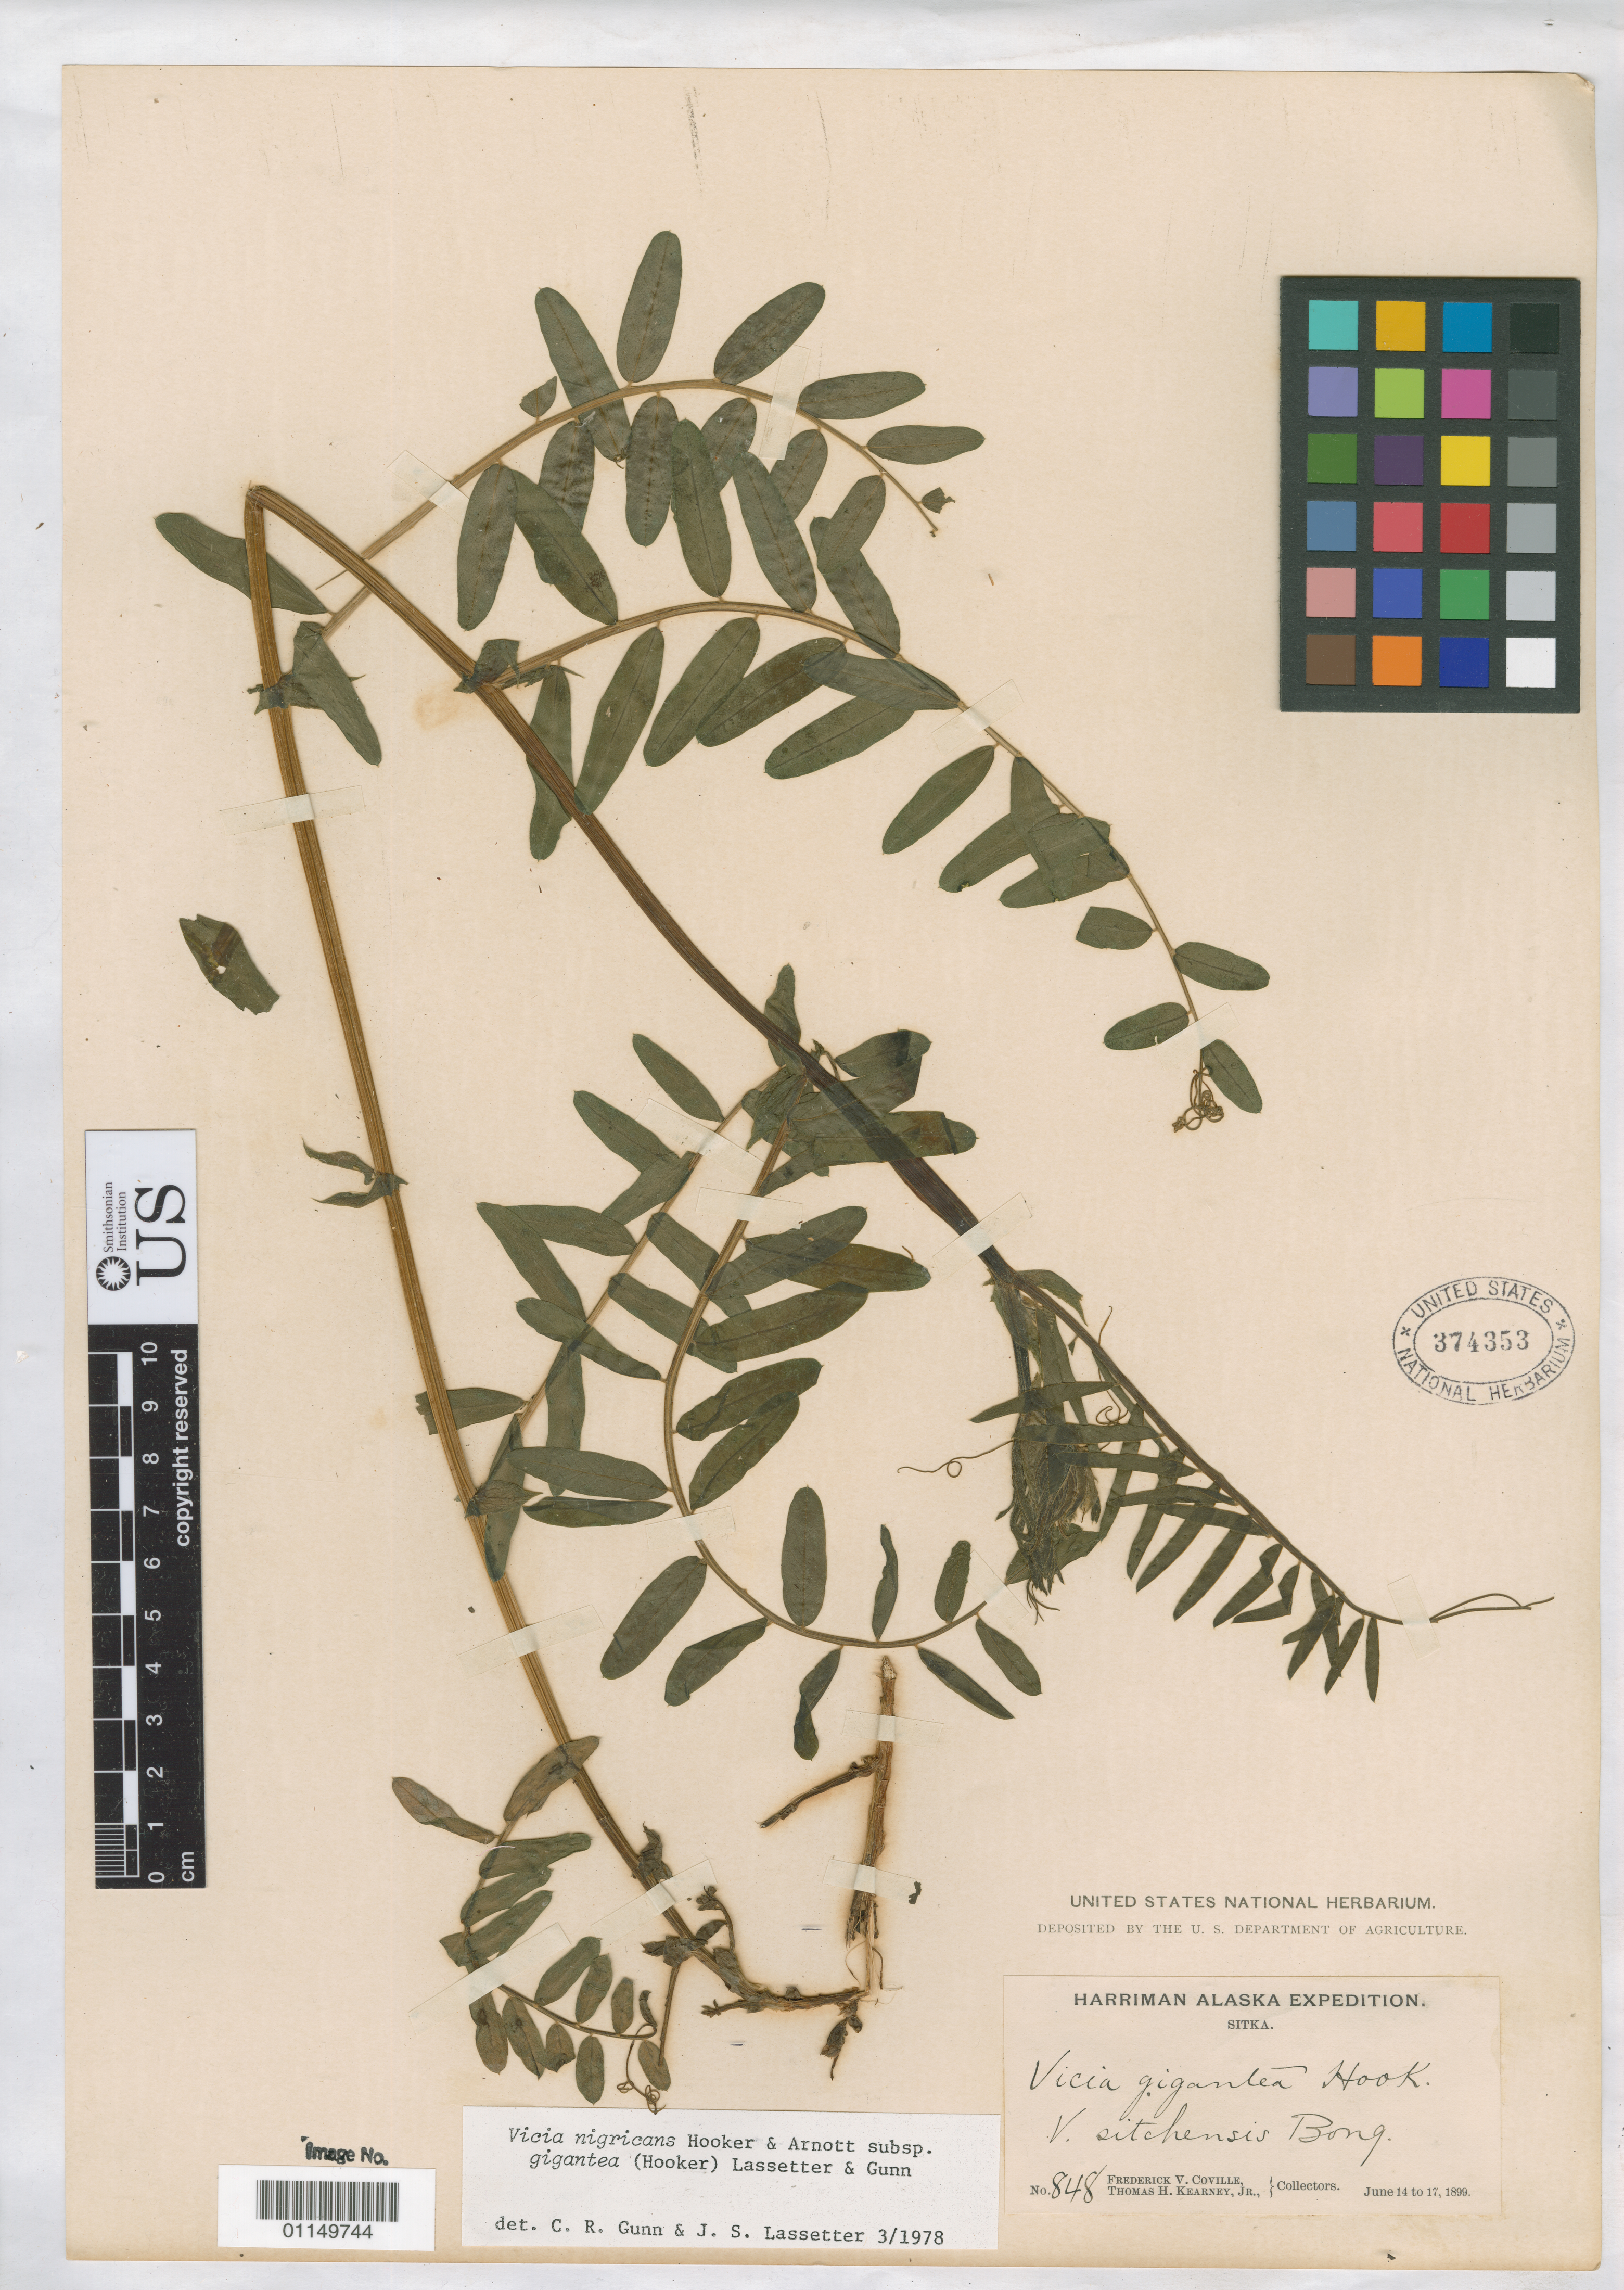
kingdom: Plantae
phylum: Tracheophyta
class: Magnoliopsida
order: Fabales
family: Fabaceae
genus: Vicia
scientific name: Vicia nigricans subsp. gigantea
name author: Hook. & Arn.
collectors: F. V. Coville & T. H. Kearney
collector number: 848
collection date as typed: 14 Jun 1899 to 17 Jun 1899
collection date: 1899-06-14/1899-06-17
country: United States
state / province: Alaska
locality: Sitka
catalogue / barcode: US 375353